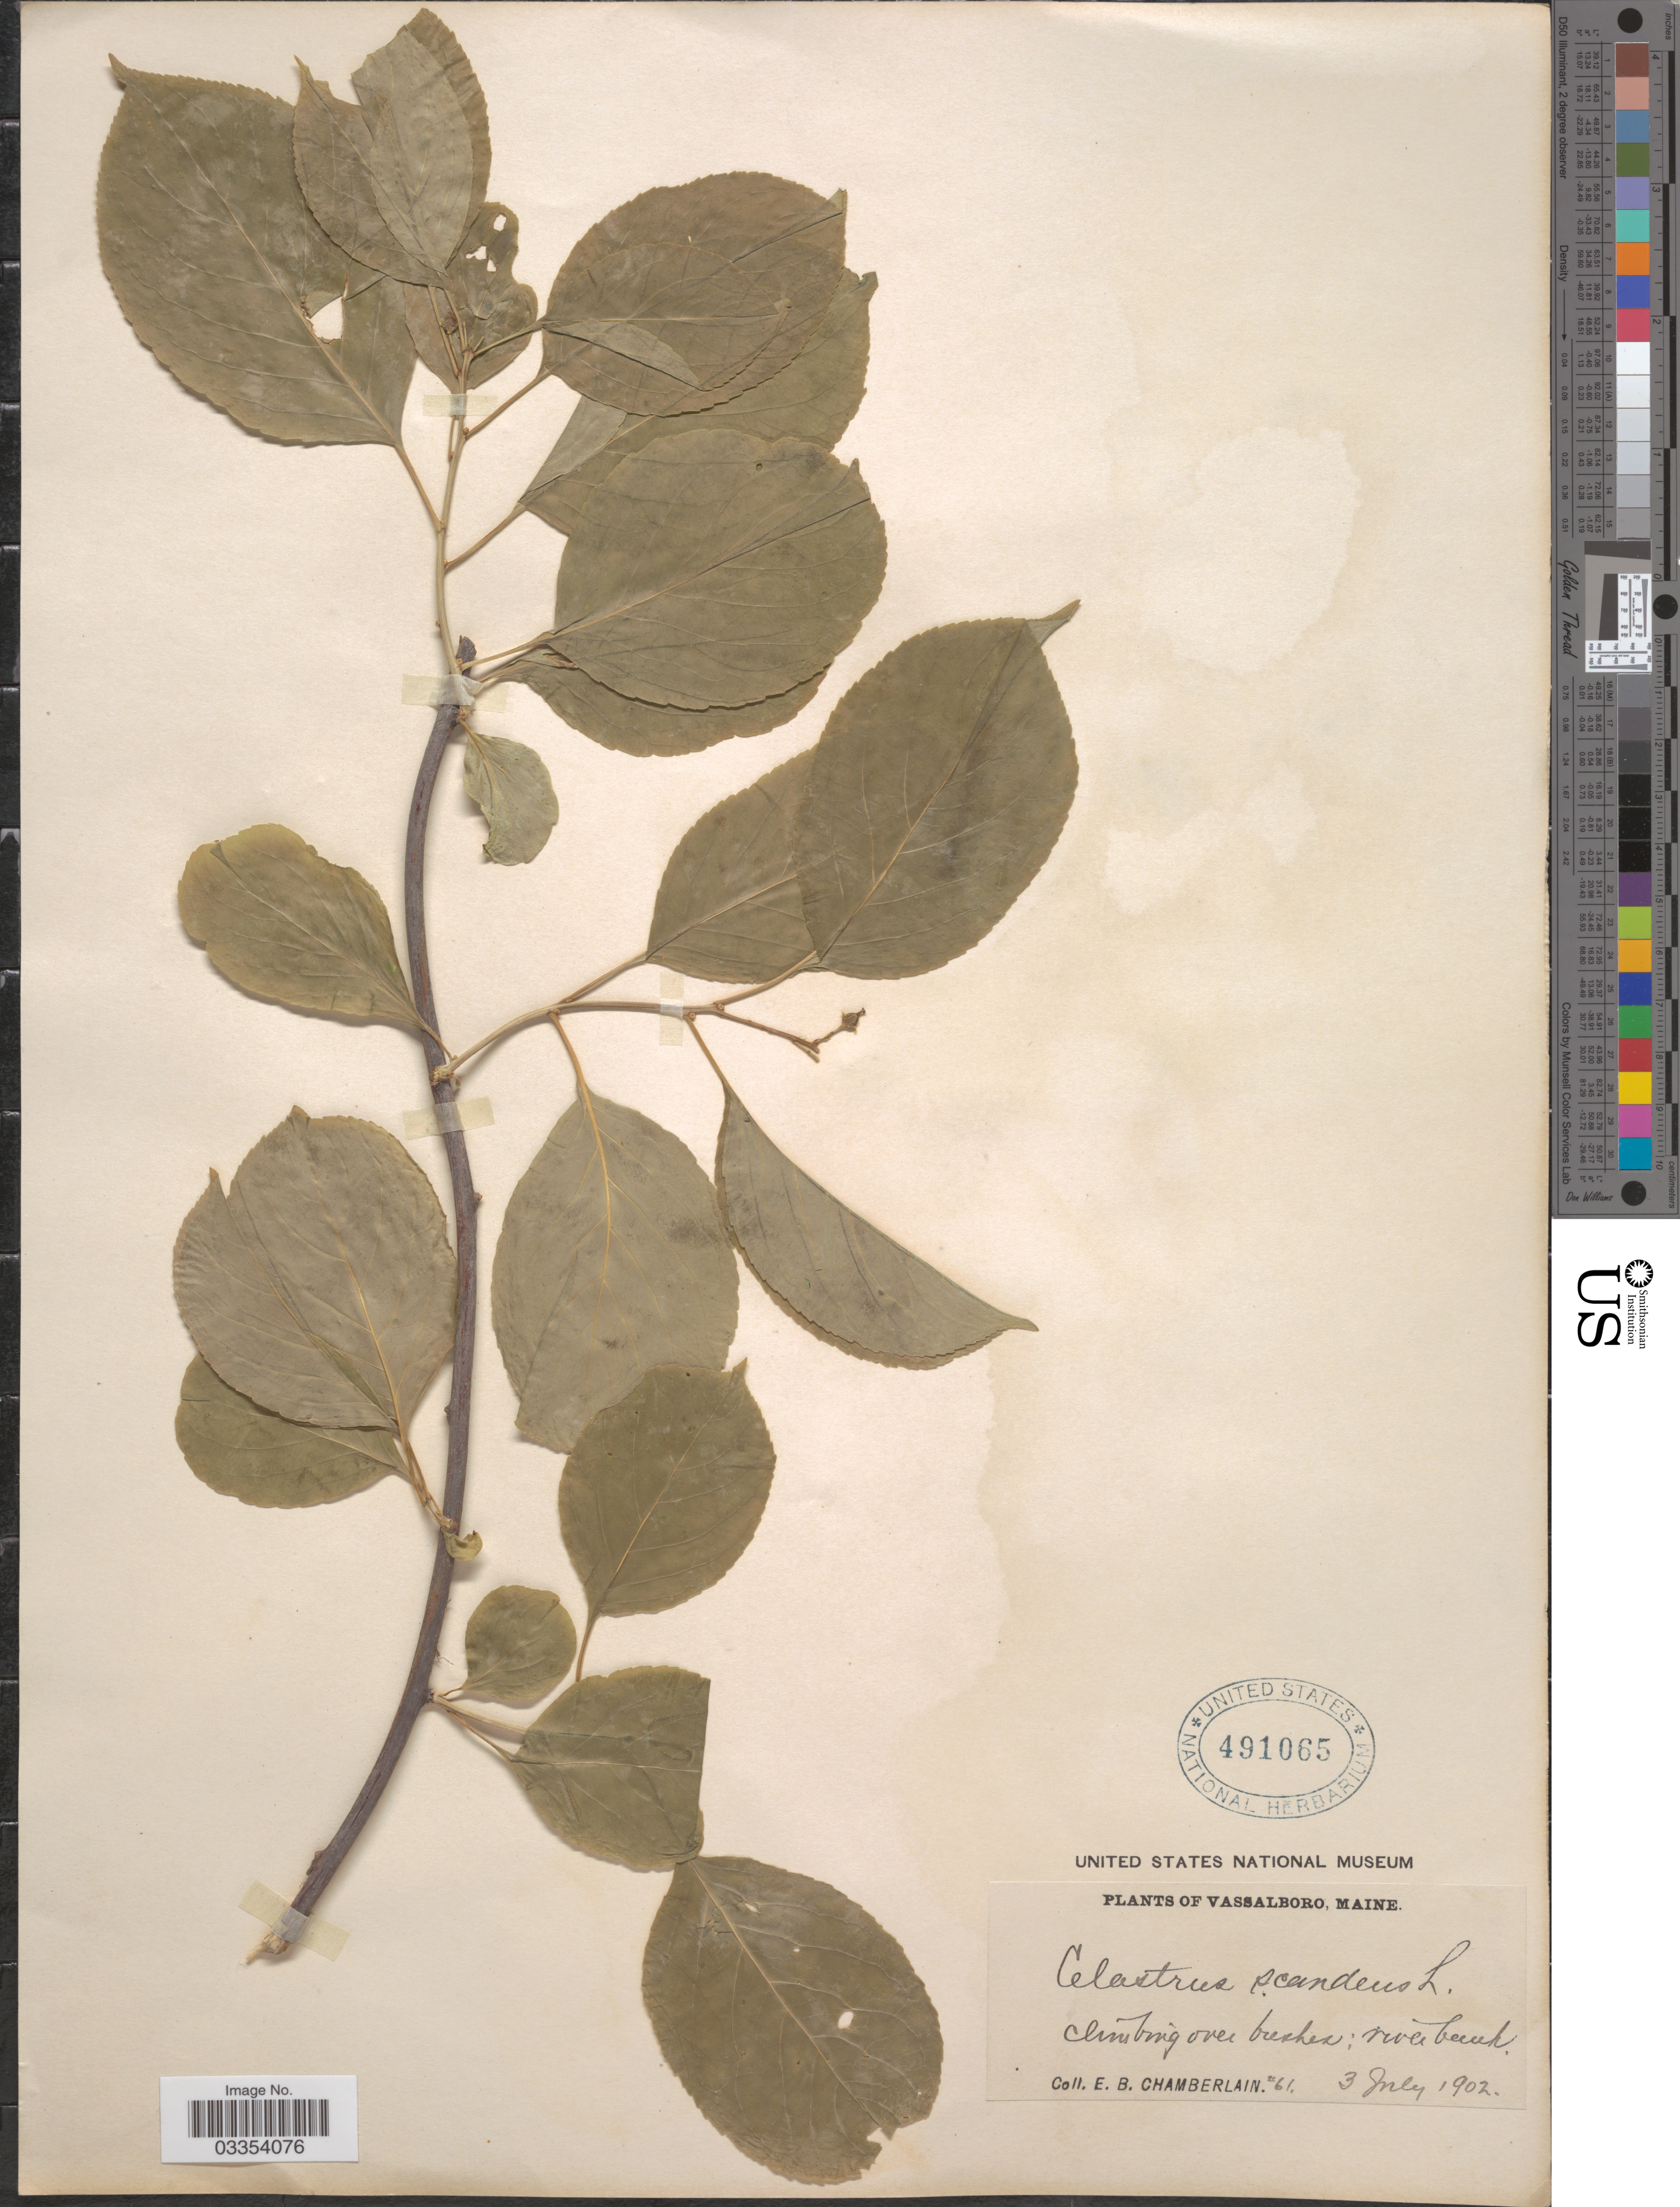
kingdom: Plantae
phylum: Tracheophyta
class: Magnoliopsida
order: Celastrales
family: Celastraceae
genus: Celastrus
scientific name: Celastrus scandens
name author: L.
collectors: E. Chamberlain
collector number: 61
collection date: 1902-07-03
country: United States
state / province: Maine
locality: Vassalboro. river bank.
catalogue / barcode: US 491065